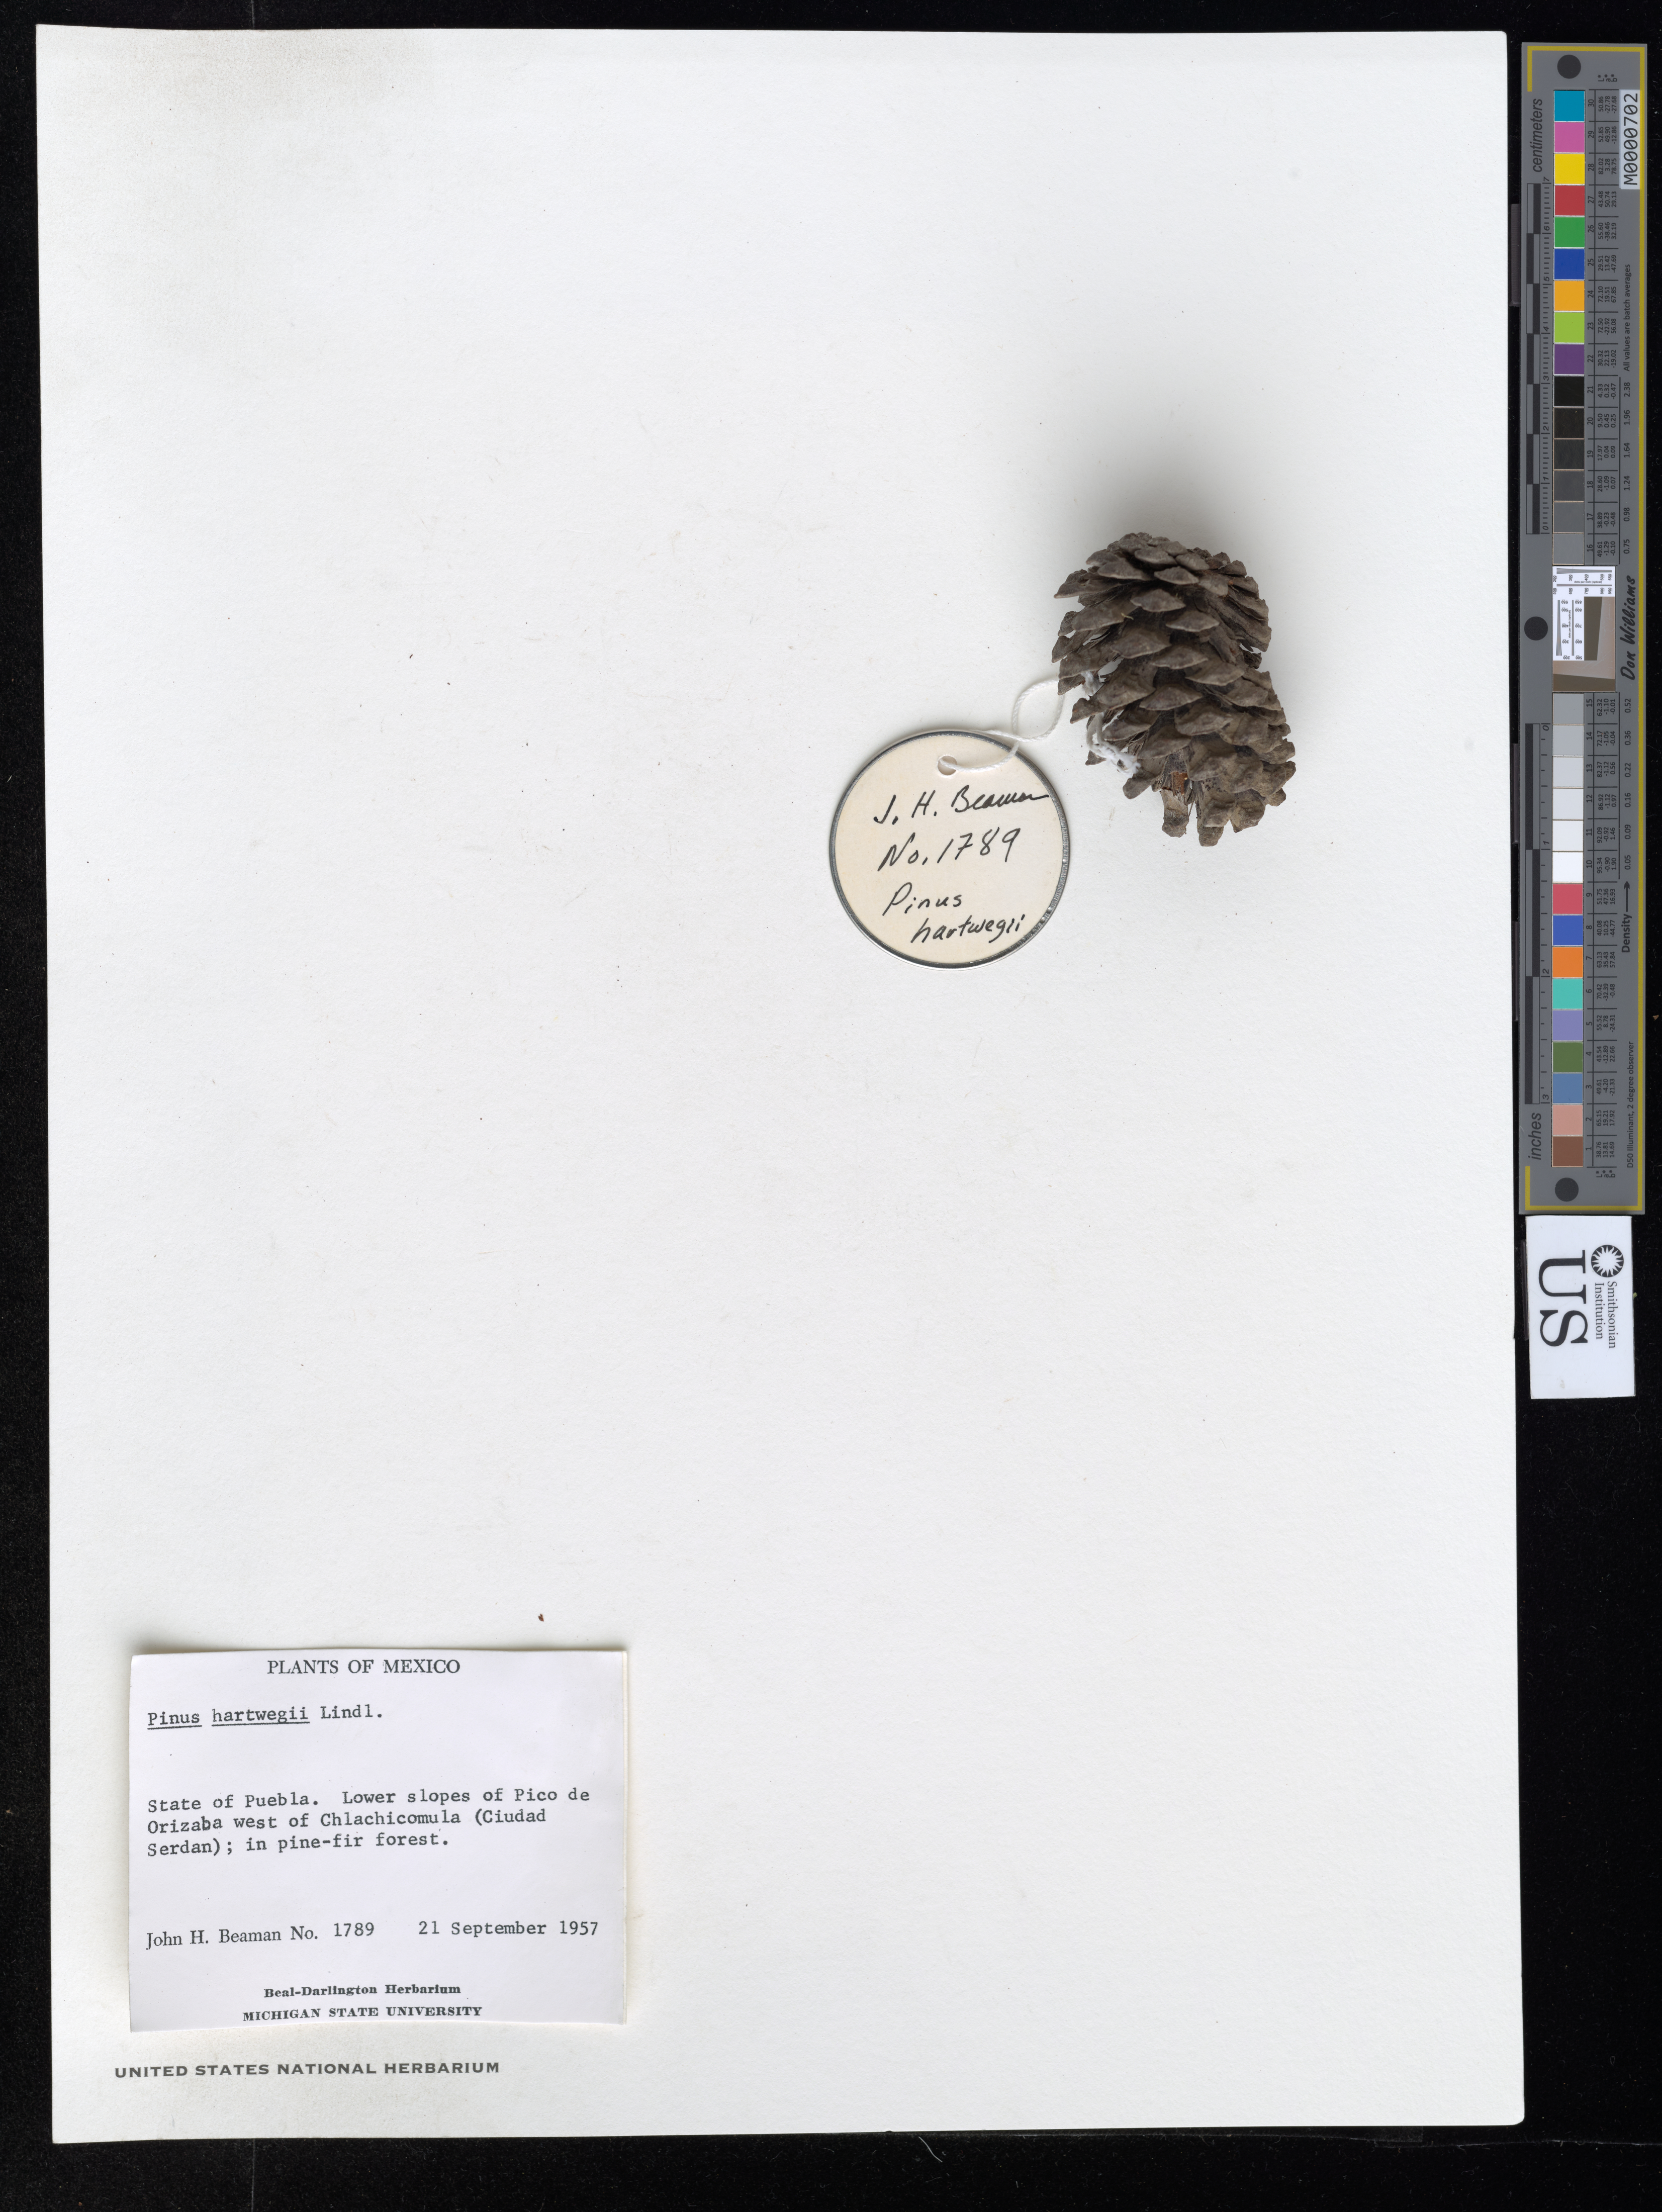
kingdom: Plantae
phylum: Tracheophyta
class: Pinopsida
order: Pinales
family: Pinaceae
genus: Pinus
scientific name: Pinus hartwegii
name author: Lindl.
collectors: J. H. Beaman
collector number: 1789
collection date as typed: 21 Sep 1957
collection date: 1957-09-21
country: Mexico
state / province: Puebla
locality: Lower slopes of Pico de Orizaba west of Chalchicomula (Ciudad Serdán).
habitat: In pine-fir forest.